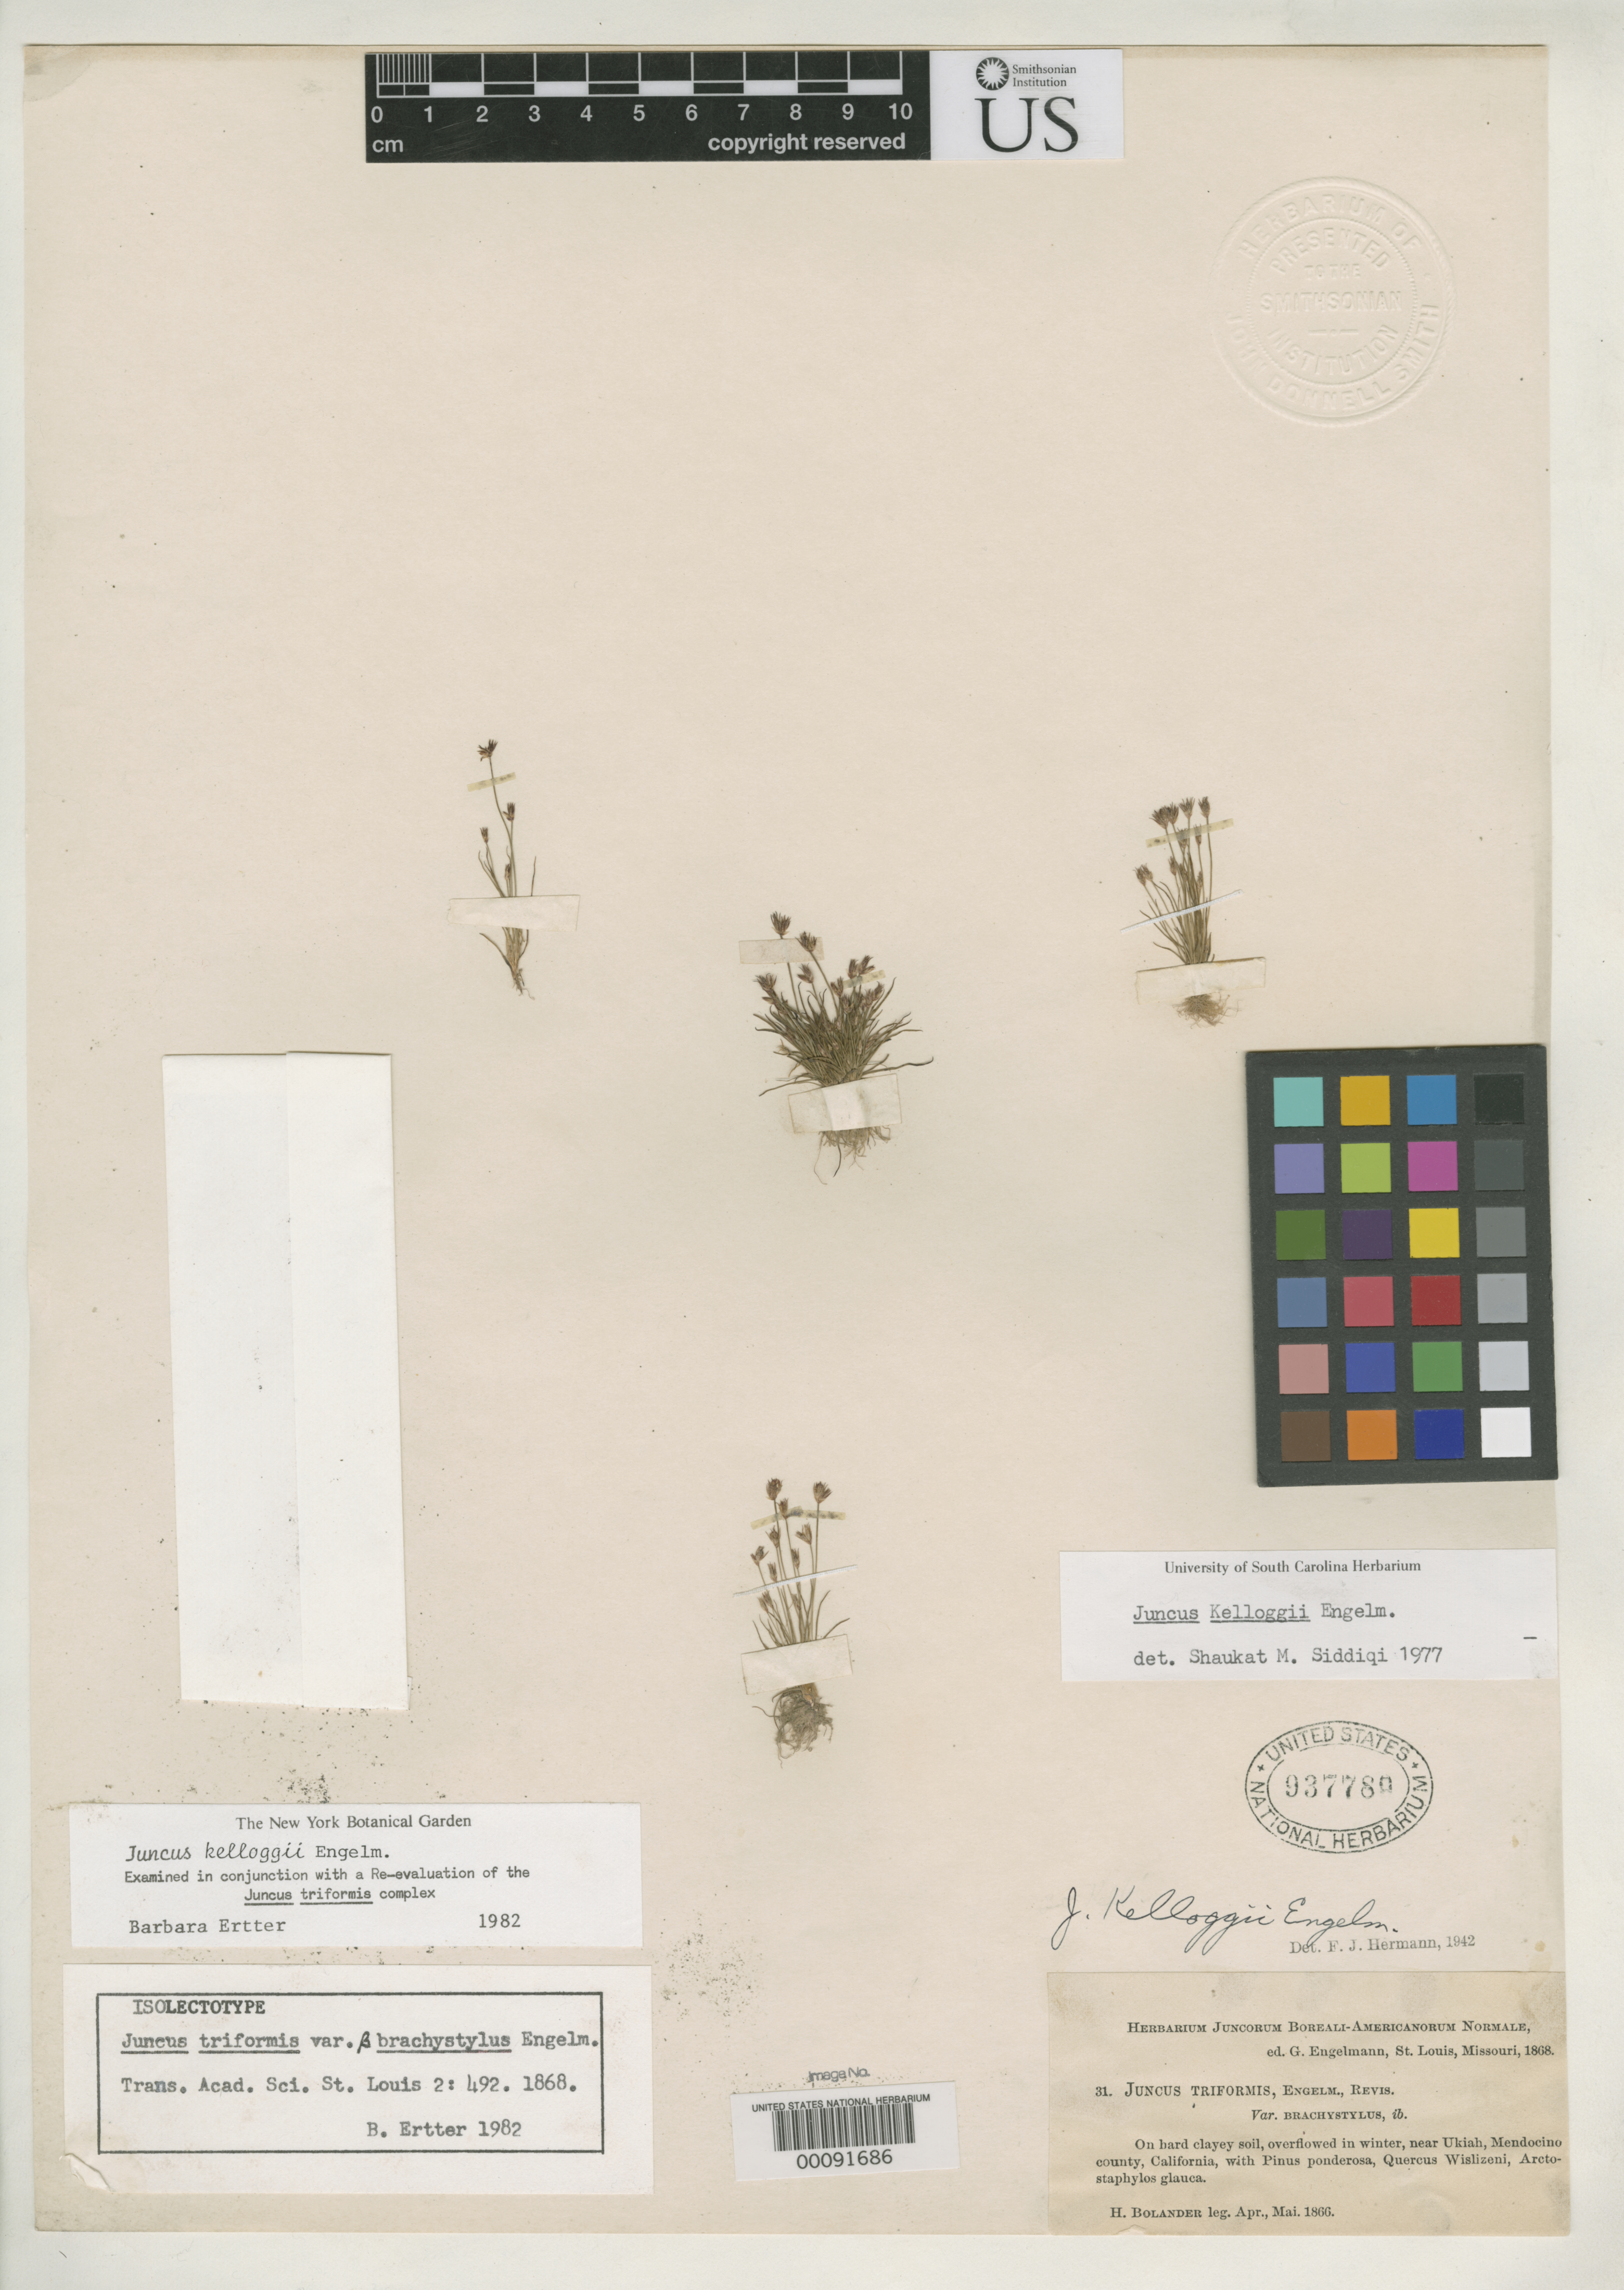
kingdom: Plantae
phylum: Tracheophyta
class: Liliopsida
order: Poales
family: Juncaceae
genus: Juncus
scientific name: Juncus triformis var. brachystylus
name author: Engelm.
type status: Type Collection; Isosyntype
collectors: H. Bolander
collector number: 31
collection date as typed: leg Apr., Mai. 1866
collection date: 1866-04,1866-05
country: United States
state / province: California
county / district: Mendocino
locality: Near Ukiah, Mendocino county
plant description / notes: US sheets annotated as "isolectotype" by Ertter (1982) but cited as isotypes (Ertter 1986).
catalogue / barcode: US 937789